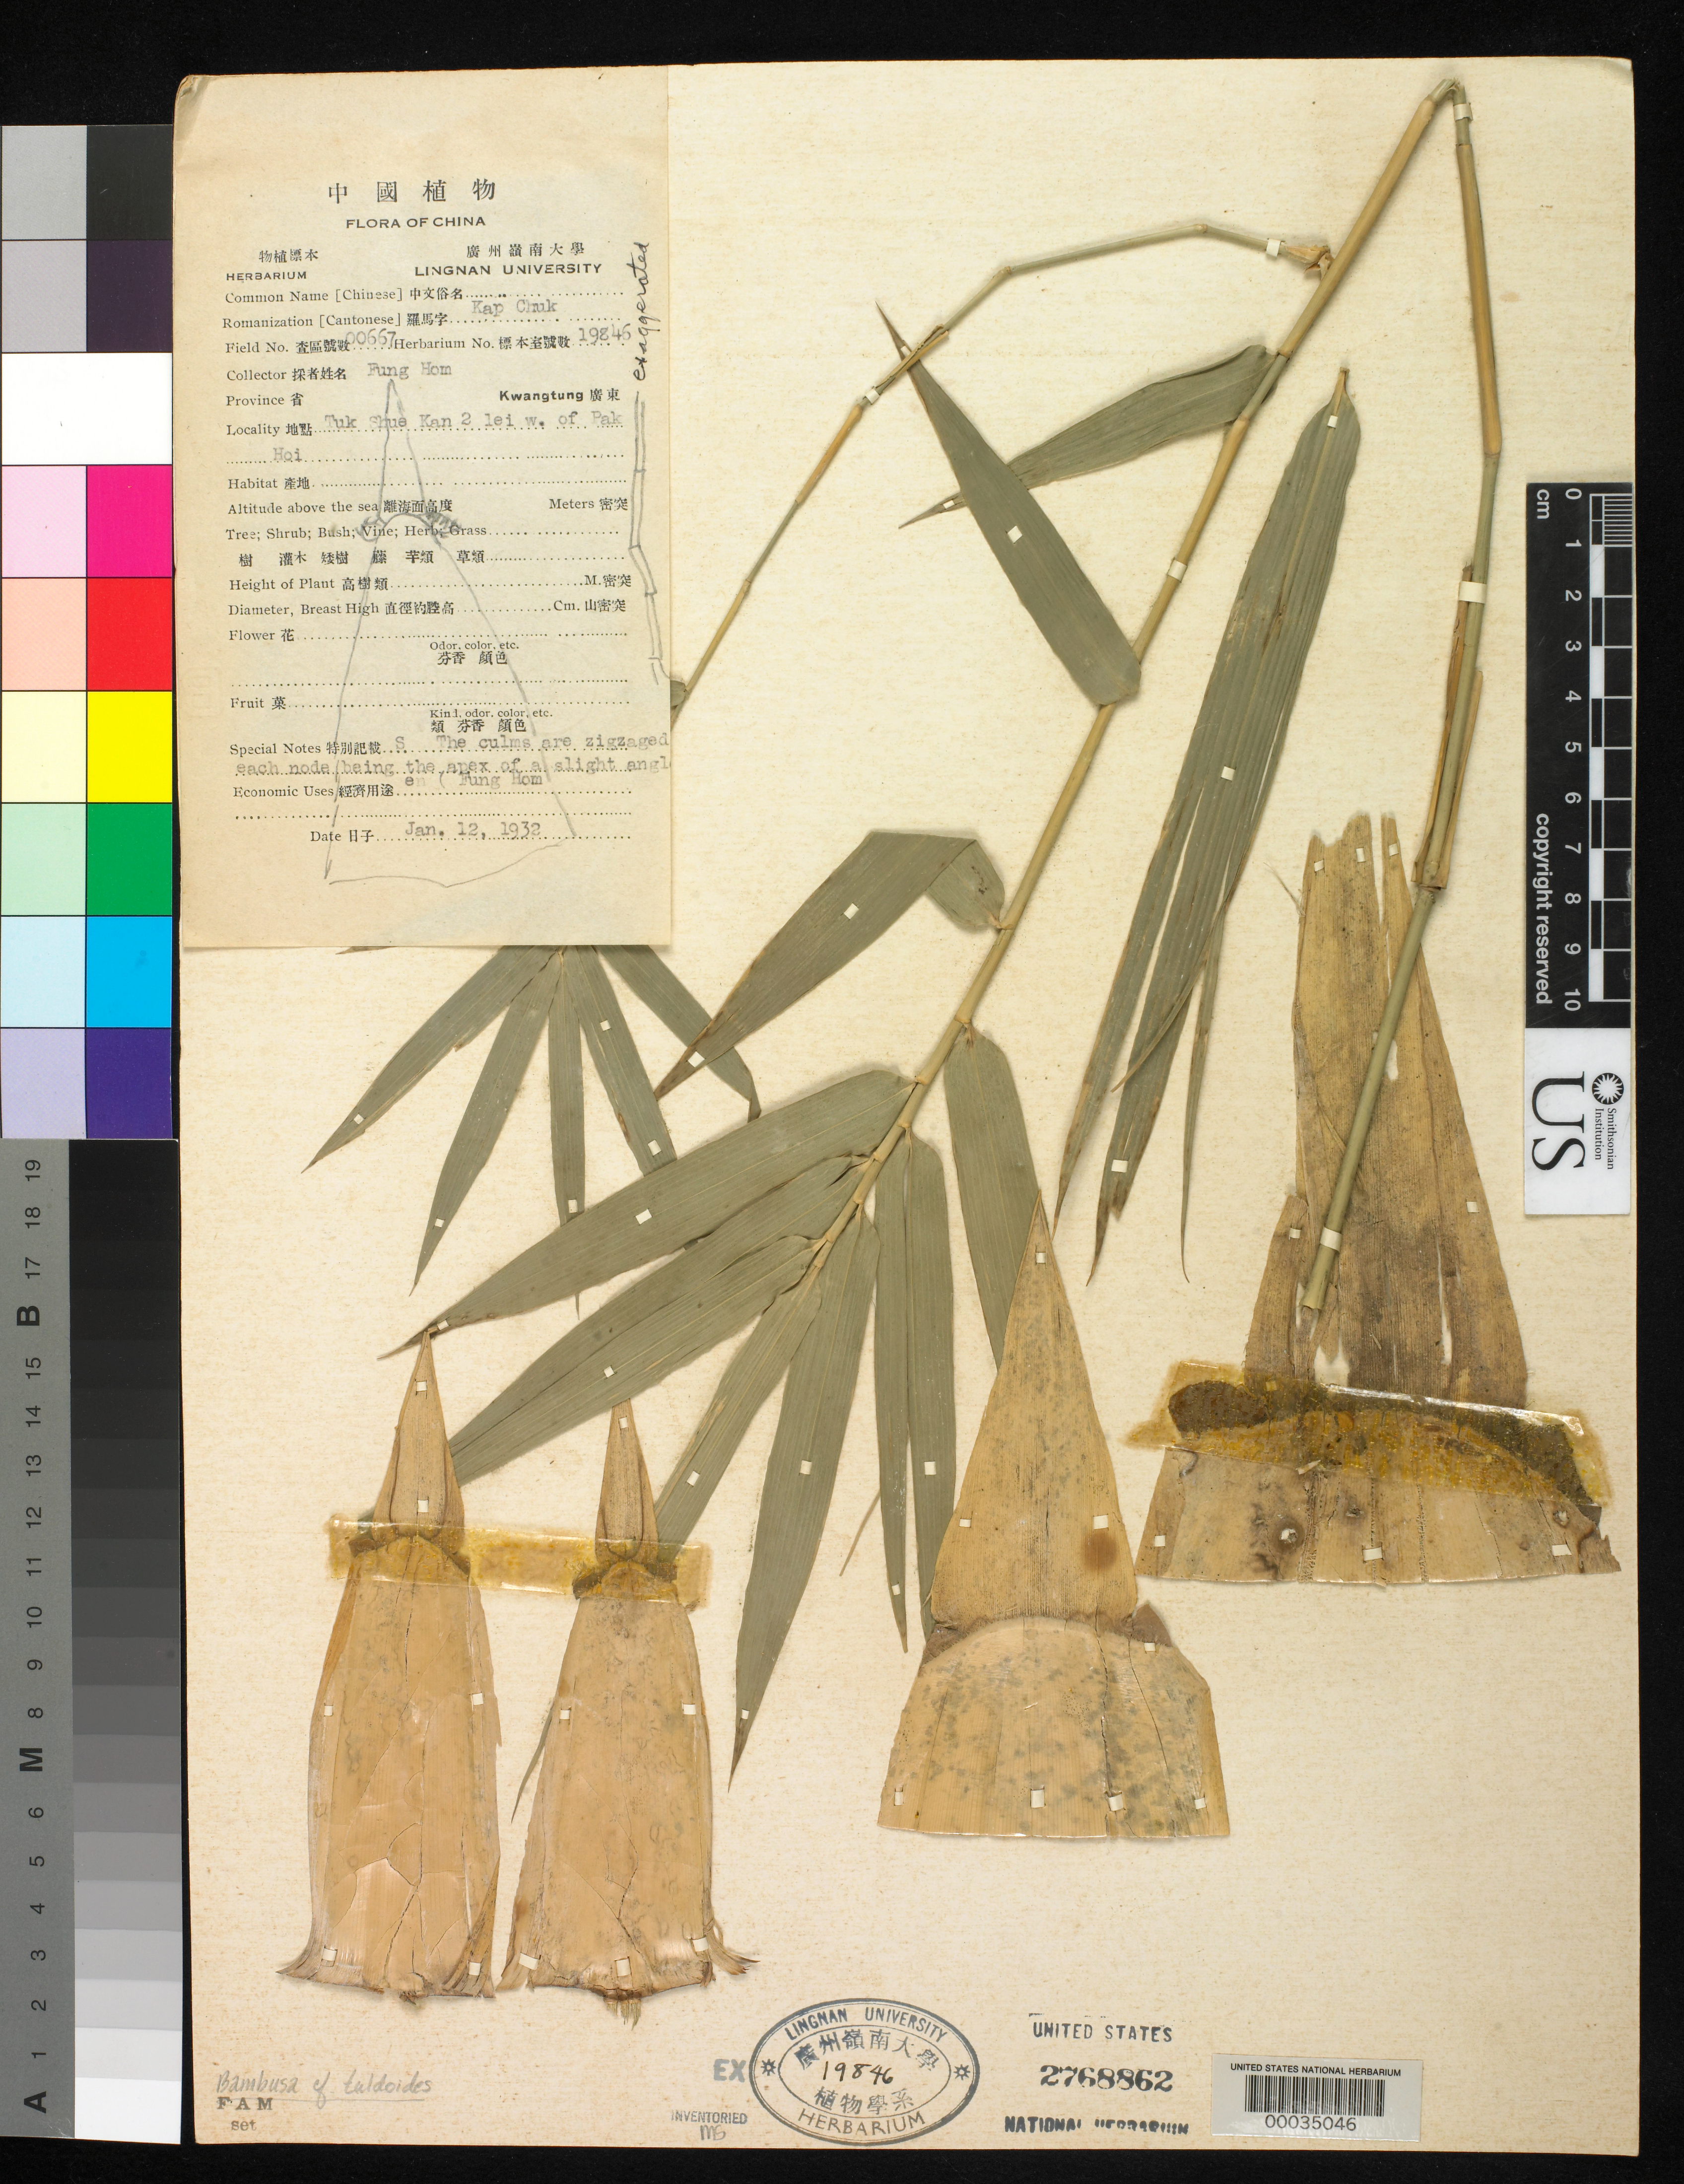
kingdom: Plantae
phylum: Tracheophyta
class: Liliopsida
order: Poales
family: Poaceae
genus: Bambusa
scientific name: Bambusa tuldoides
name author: Munro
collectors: H. L. Fung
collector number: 667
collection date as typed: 12 Jan 1932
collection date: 1932-01-12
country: China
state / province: Guangdong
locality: Tuk shue kan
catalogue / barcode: US 2768862